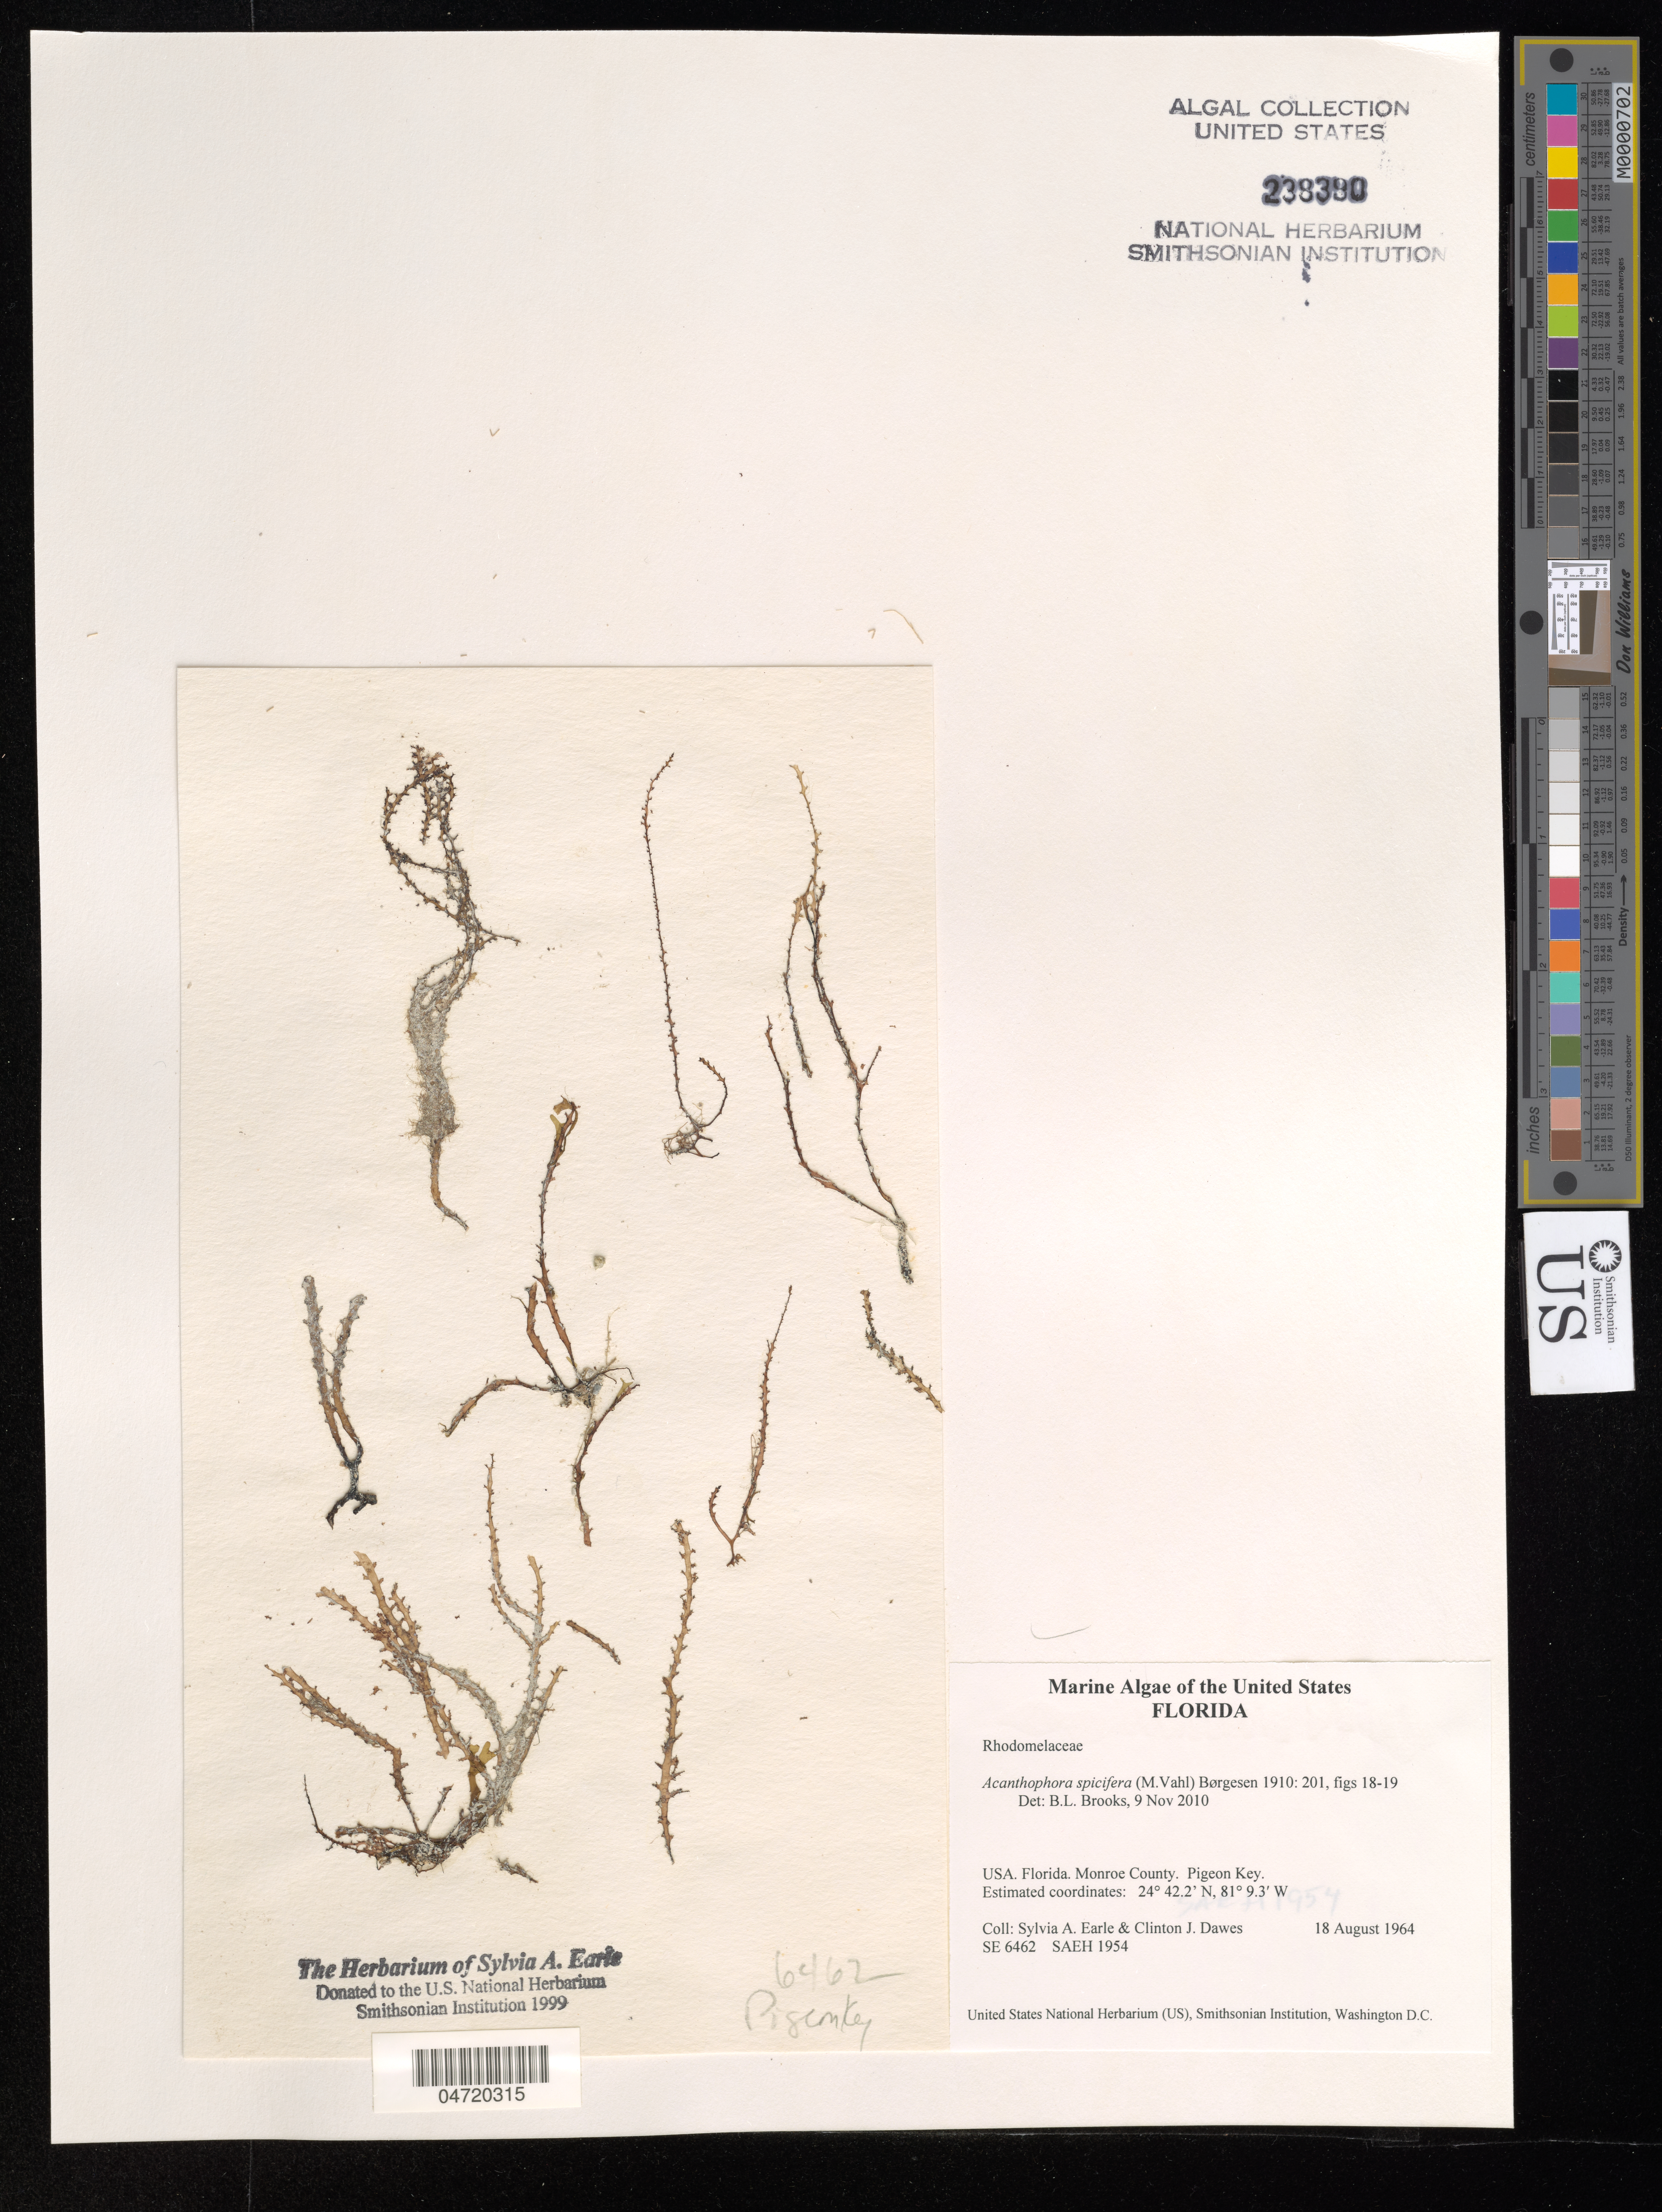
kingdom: Plantae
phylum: Rhodophyta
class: Florideophyceae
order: Ceramiales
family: Rhodomelaceae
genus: Acanthophora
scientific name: Acanthophora spicifera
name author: (Vahl) Børgesen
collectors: S. A. Earle & C. Dawes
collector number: SE6462/SAEH1954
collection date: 1964-08-18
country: United States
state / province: Florida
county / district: Monroe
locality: Monroe County. Pigeon Key.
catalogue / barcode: US 238390